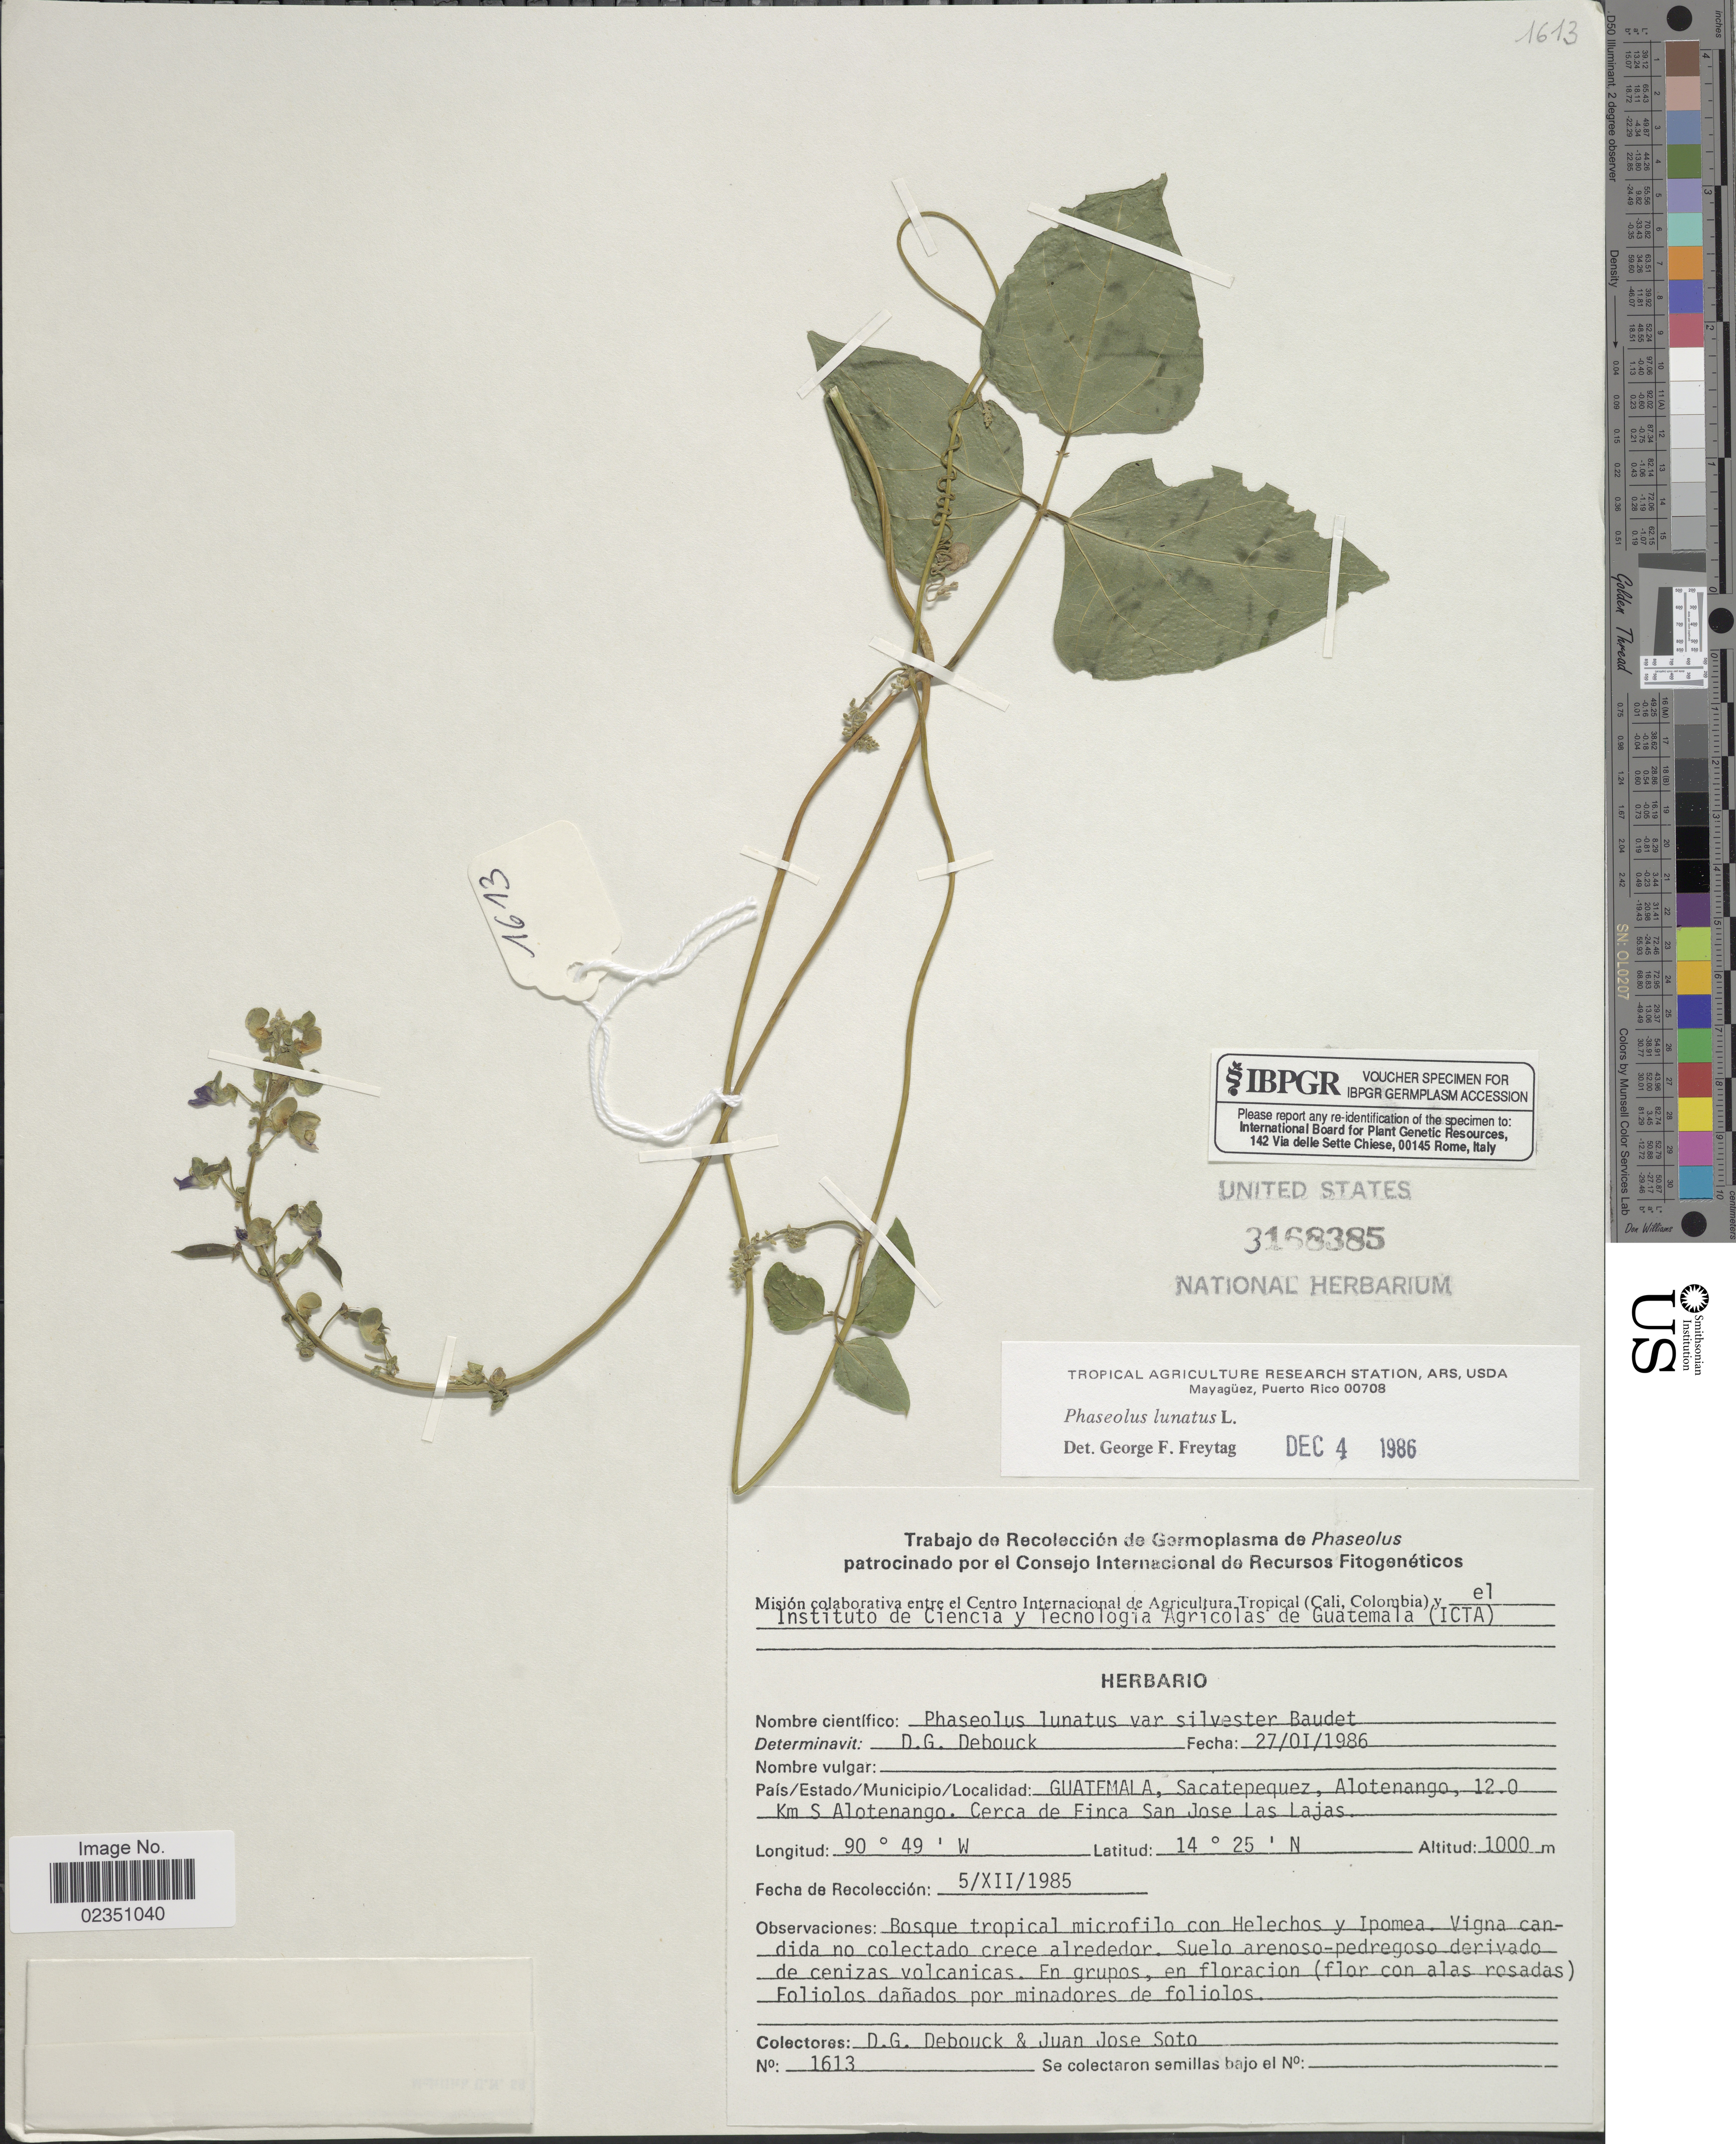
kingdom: Plantae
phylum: Tracheophyta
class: Magnoliopsida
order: Fabales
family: Fabaceae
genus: Phaseolus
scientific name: Phaseolus lunatus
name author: L.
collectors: D. Debouck & J. Soto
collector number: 1613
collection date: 1985-12-05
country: Guatemala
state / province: Sacatepéquez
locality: Alotenango, 12.0 Km S Alotenango, Cerca de Finca San Jose Las Lajas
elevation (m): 1000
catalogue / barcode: US 3168385